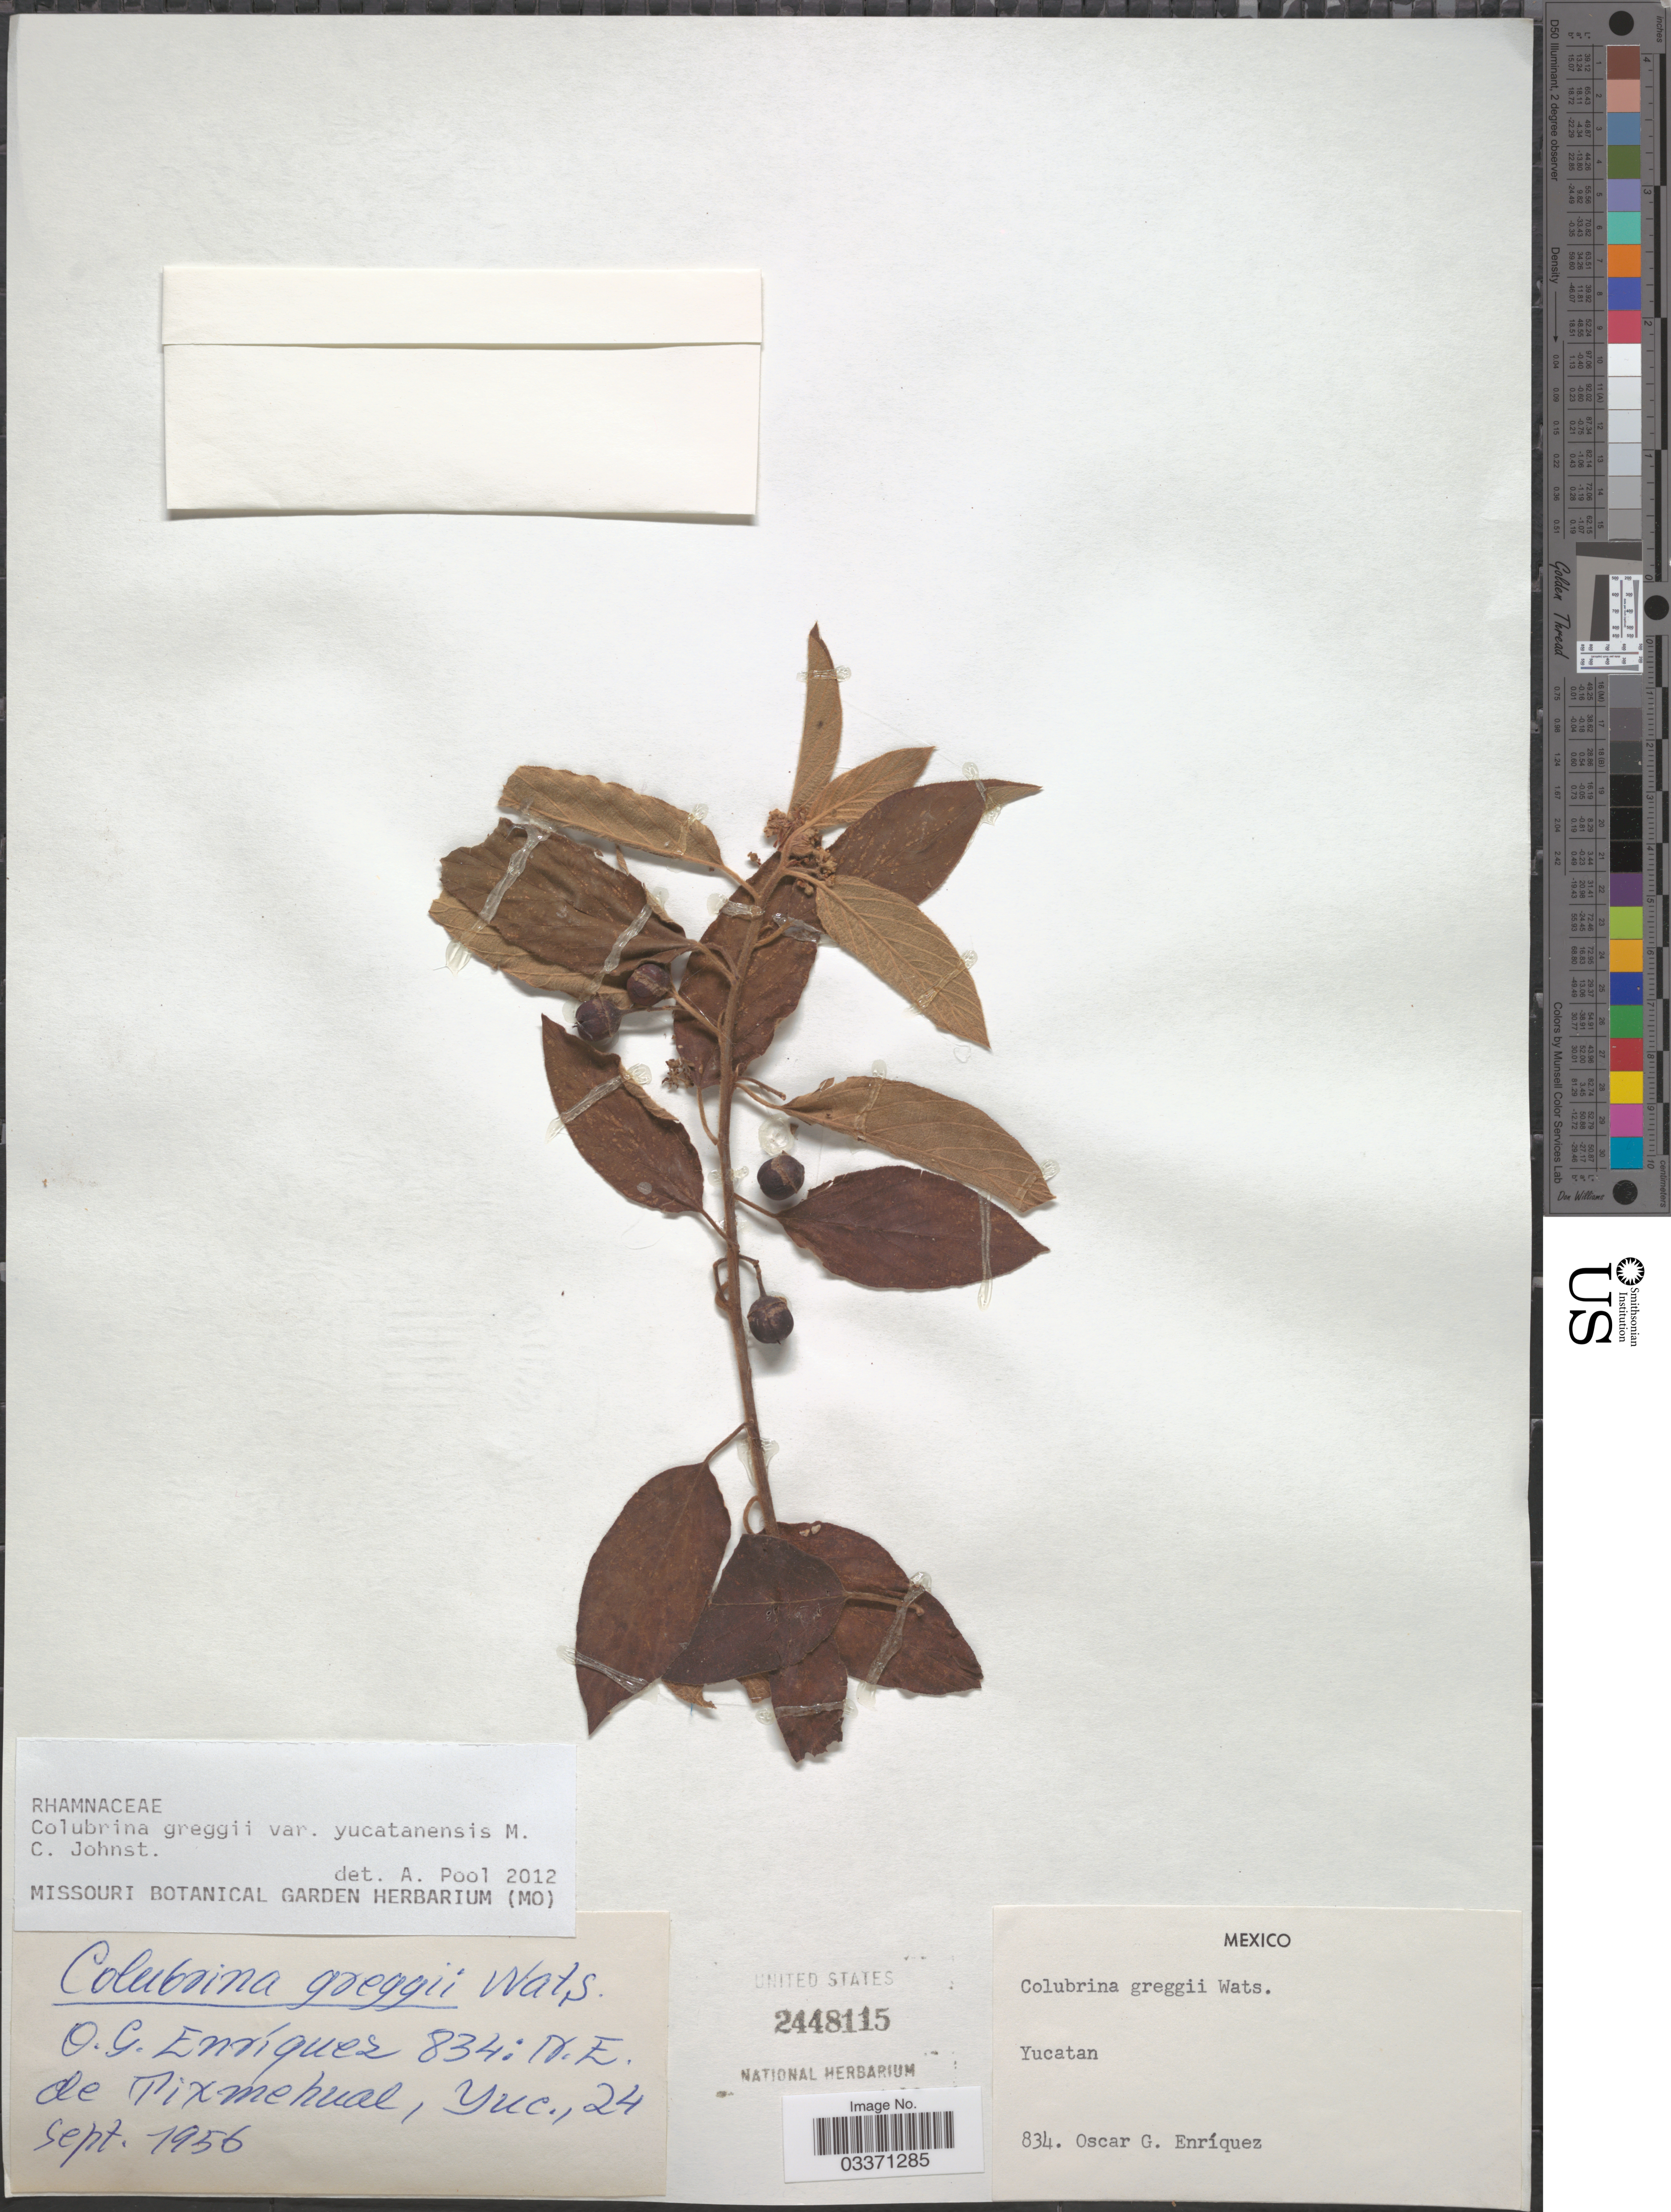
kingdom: Plantae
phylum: Tracheophyta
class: Magnoliopsida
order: Rosales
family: Rhamnaceae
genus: Colubrina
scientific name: Colubrina greggii var. yucatanensis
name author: M.C. Johnst.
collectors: O. Enriquez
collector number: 834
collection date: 1956-09-24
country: Mexico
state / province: Yucatán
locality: N.E. de Tixmehual.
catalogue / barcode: US 2448115